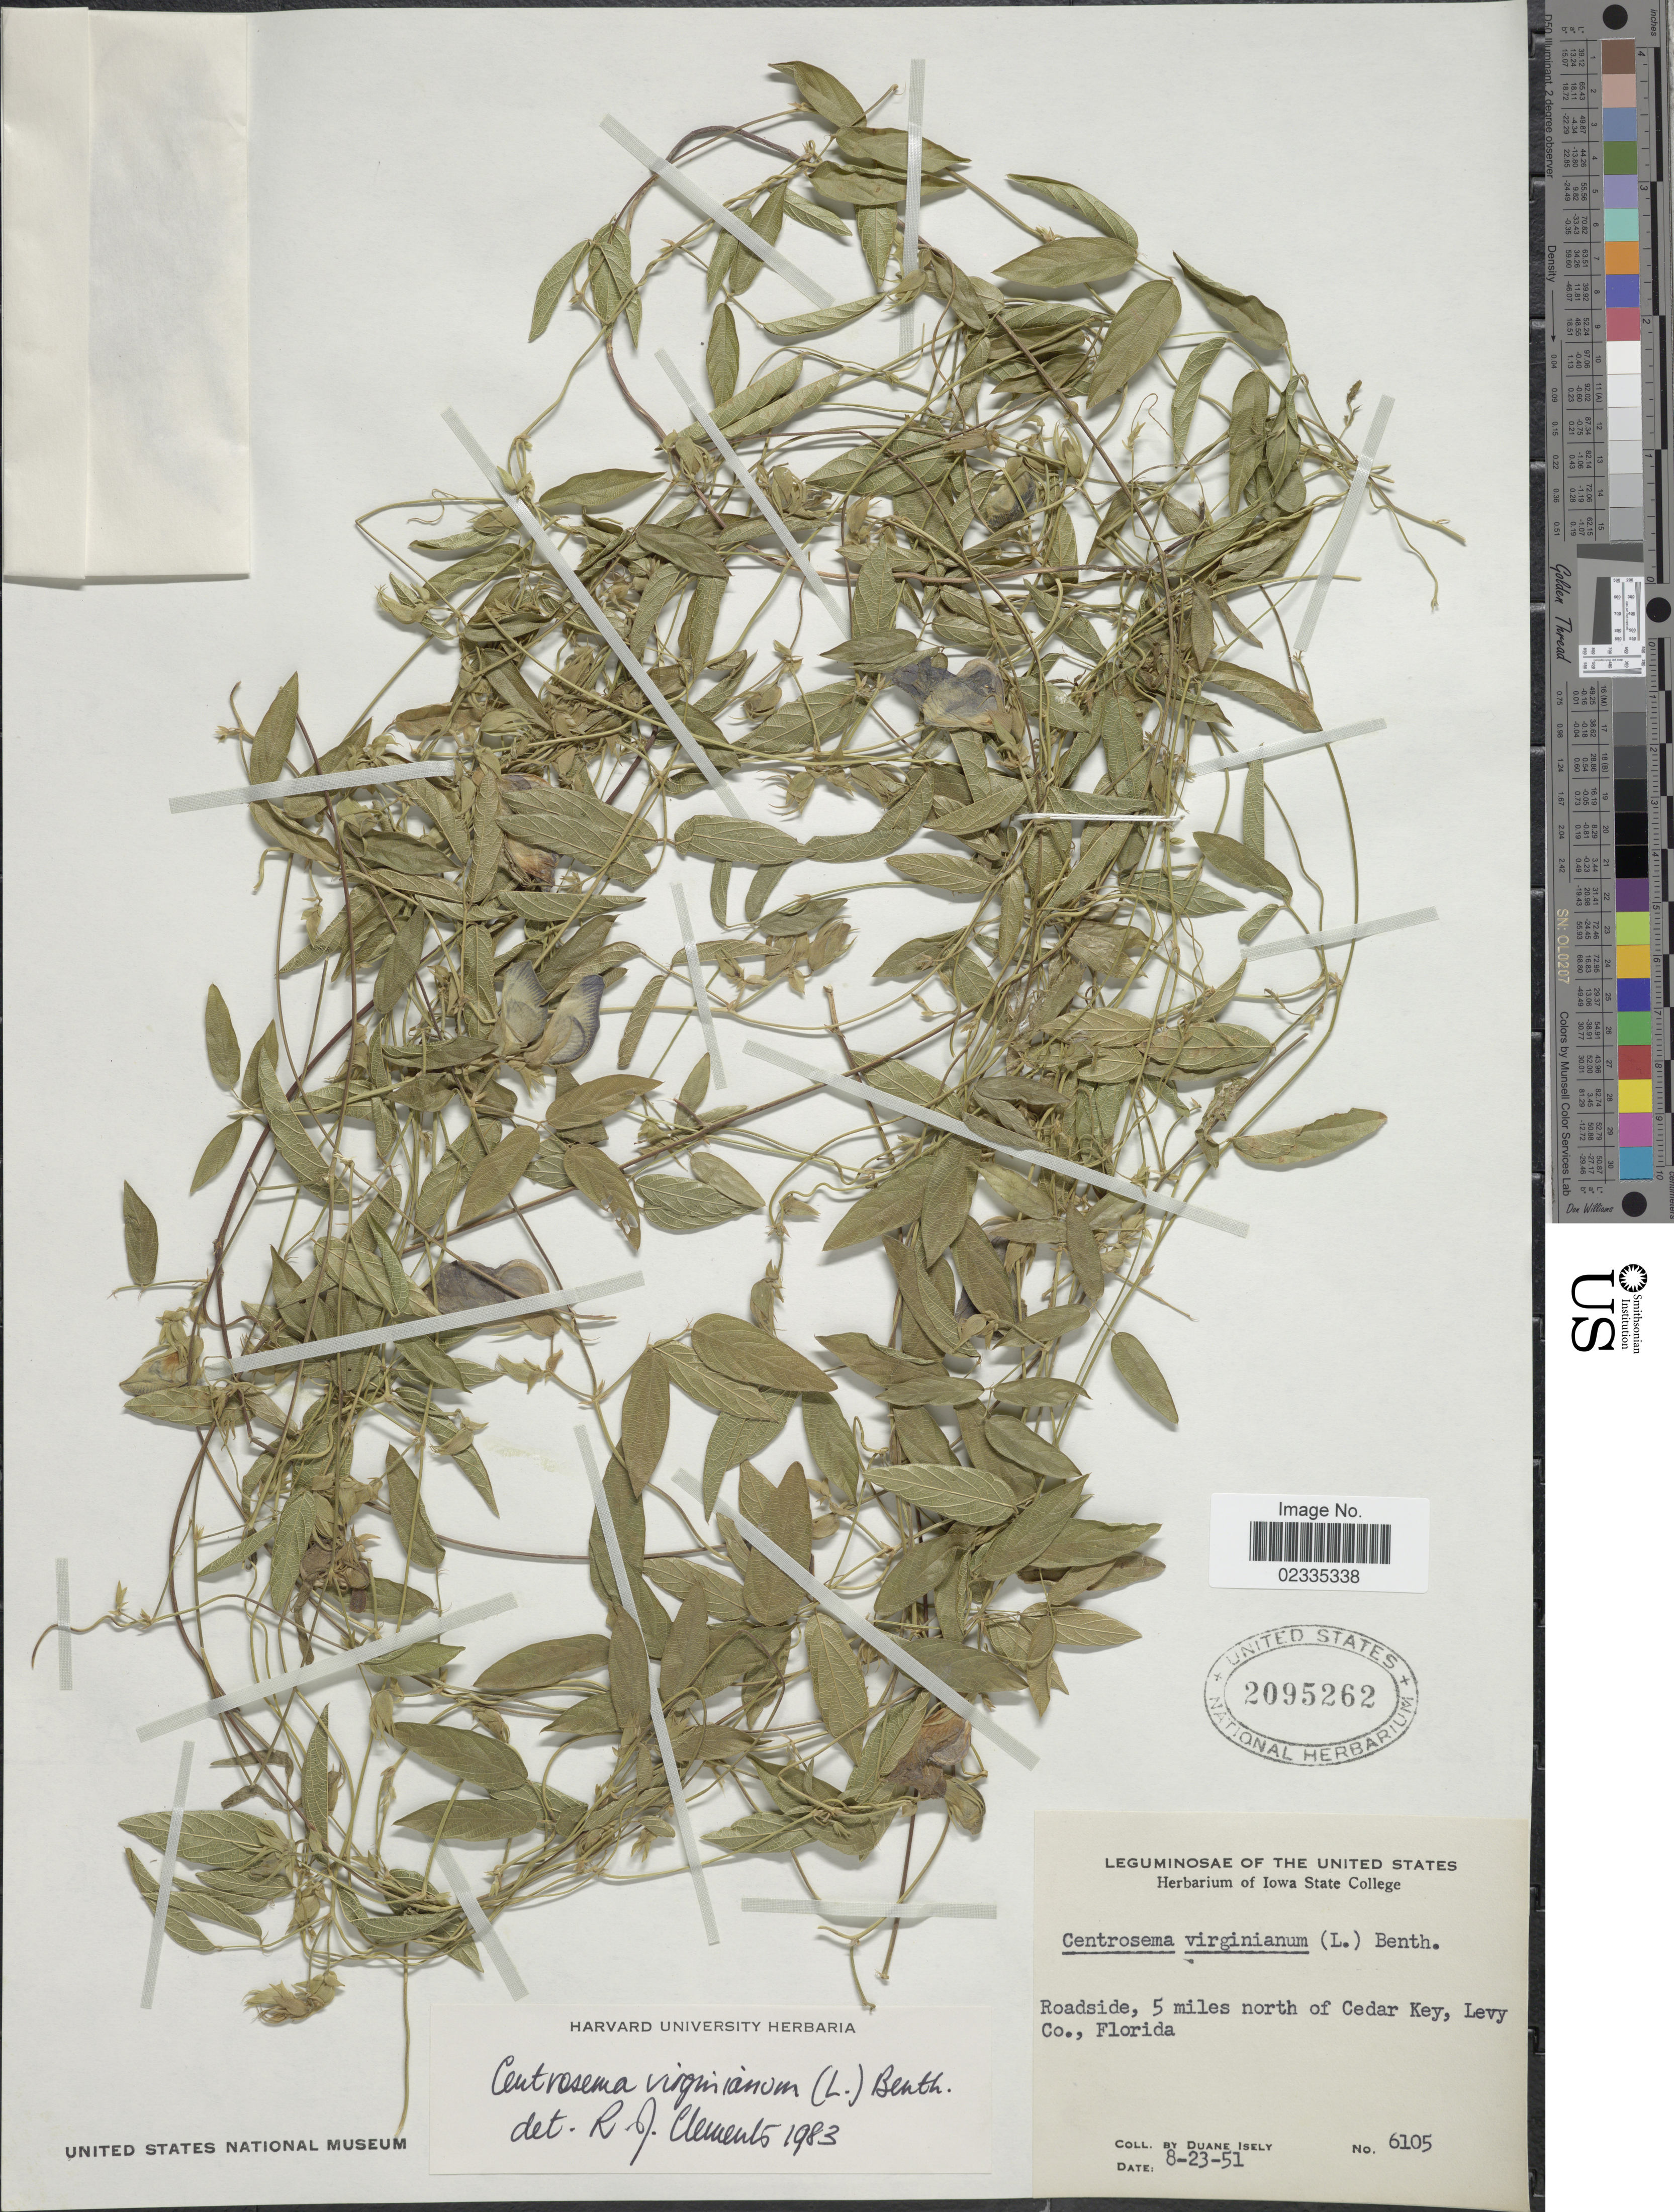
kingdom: Plantae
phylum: Tracheophyta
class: Magnoliopsida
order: Fabales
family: Fabaceae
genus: Centrosema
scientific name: Centrosema virginianum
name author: (L.) Benth.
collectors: D. Isely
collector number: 6105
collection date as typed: Transcribed d/m/y: 23/8/51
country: United States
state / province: Florida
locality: Roadside, 5 miles north of Cedar Key, Levy Co.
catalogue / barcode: US 2095262